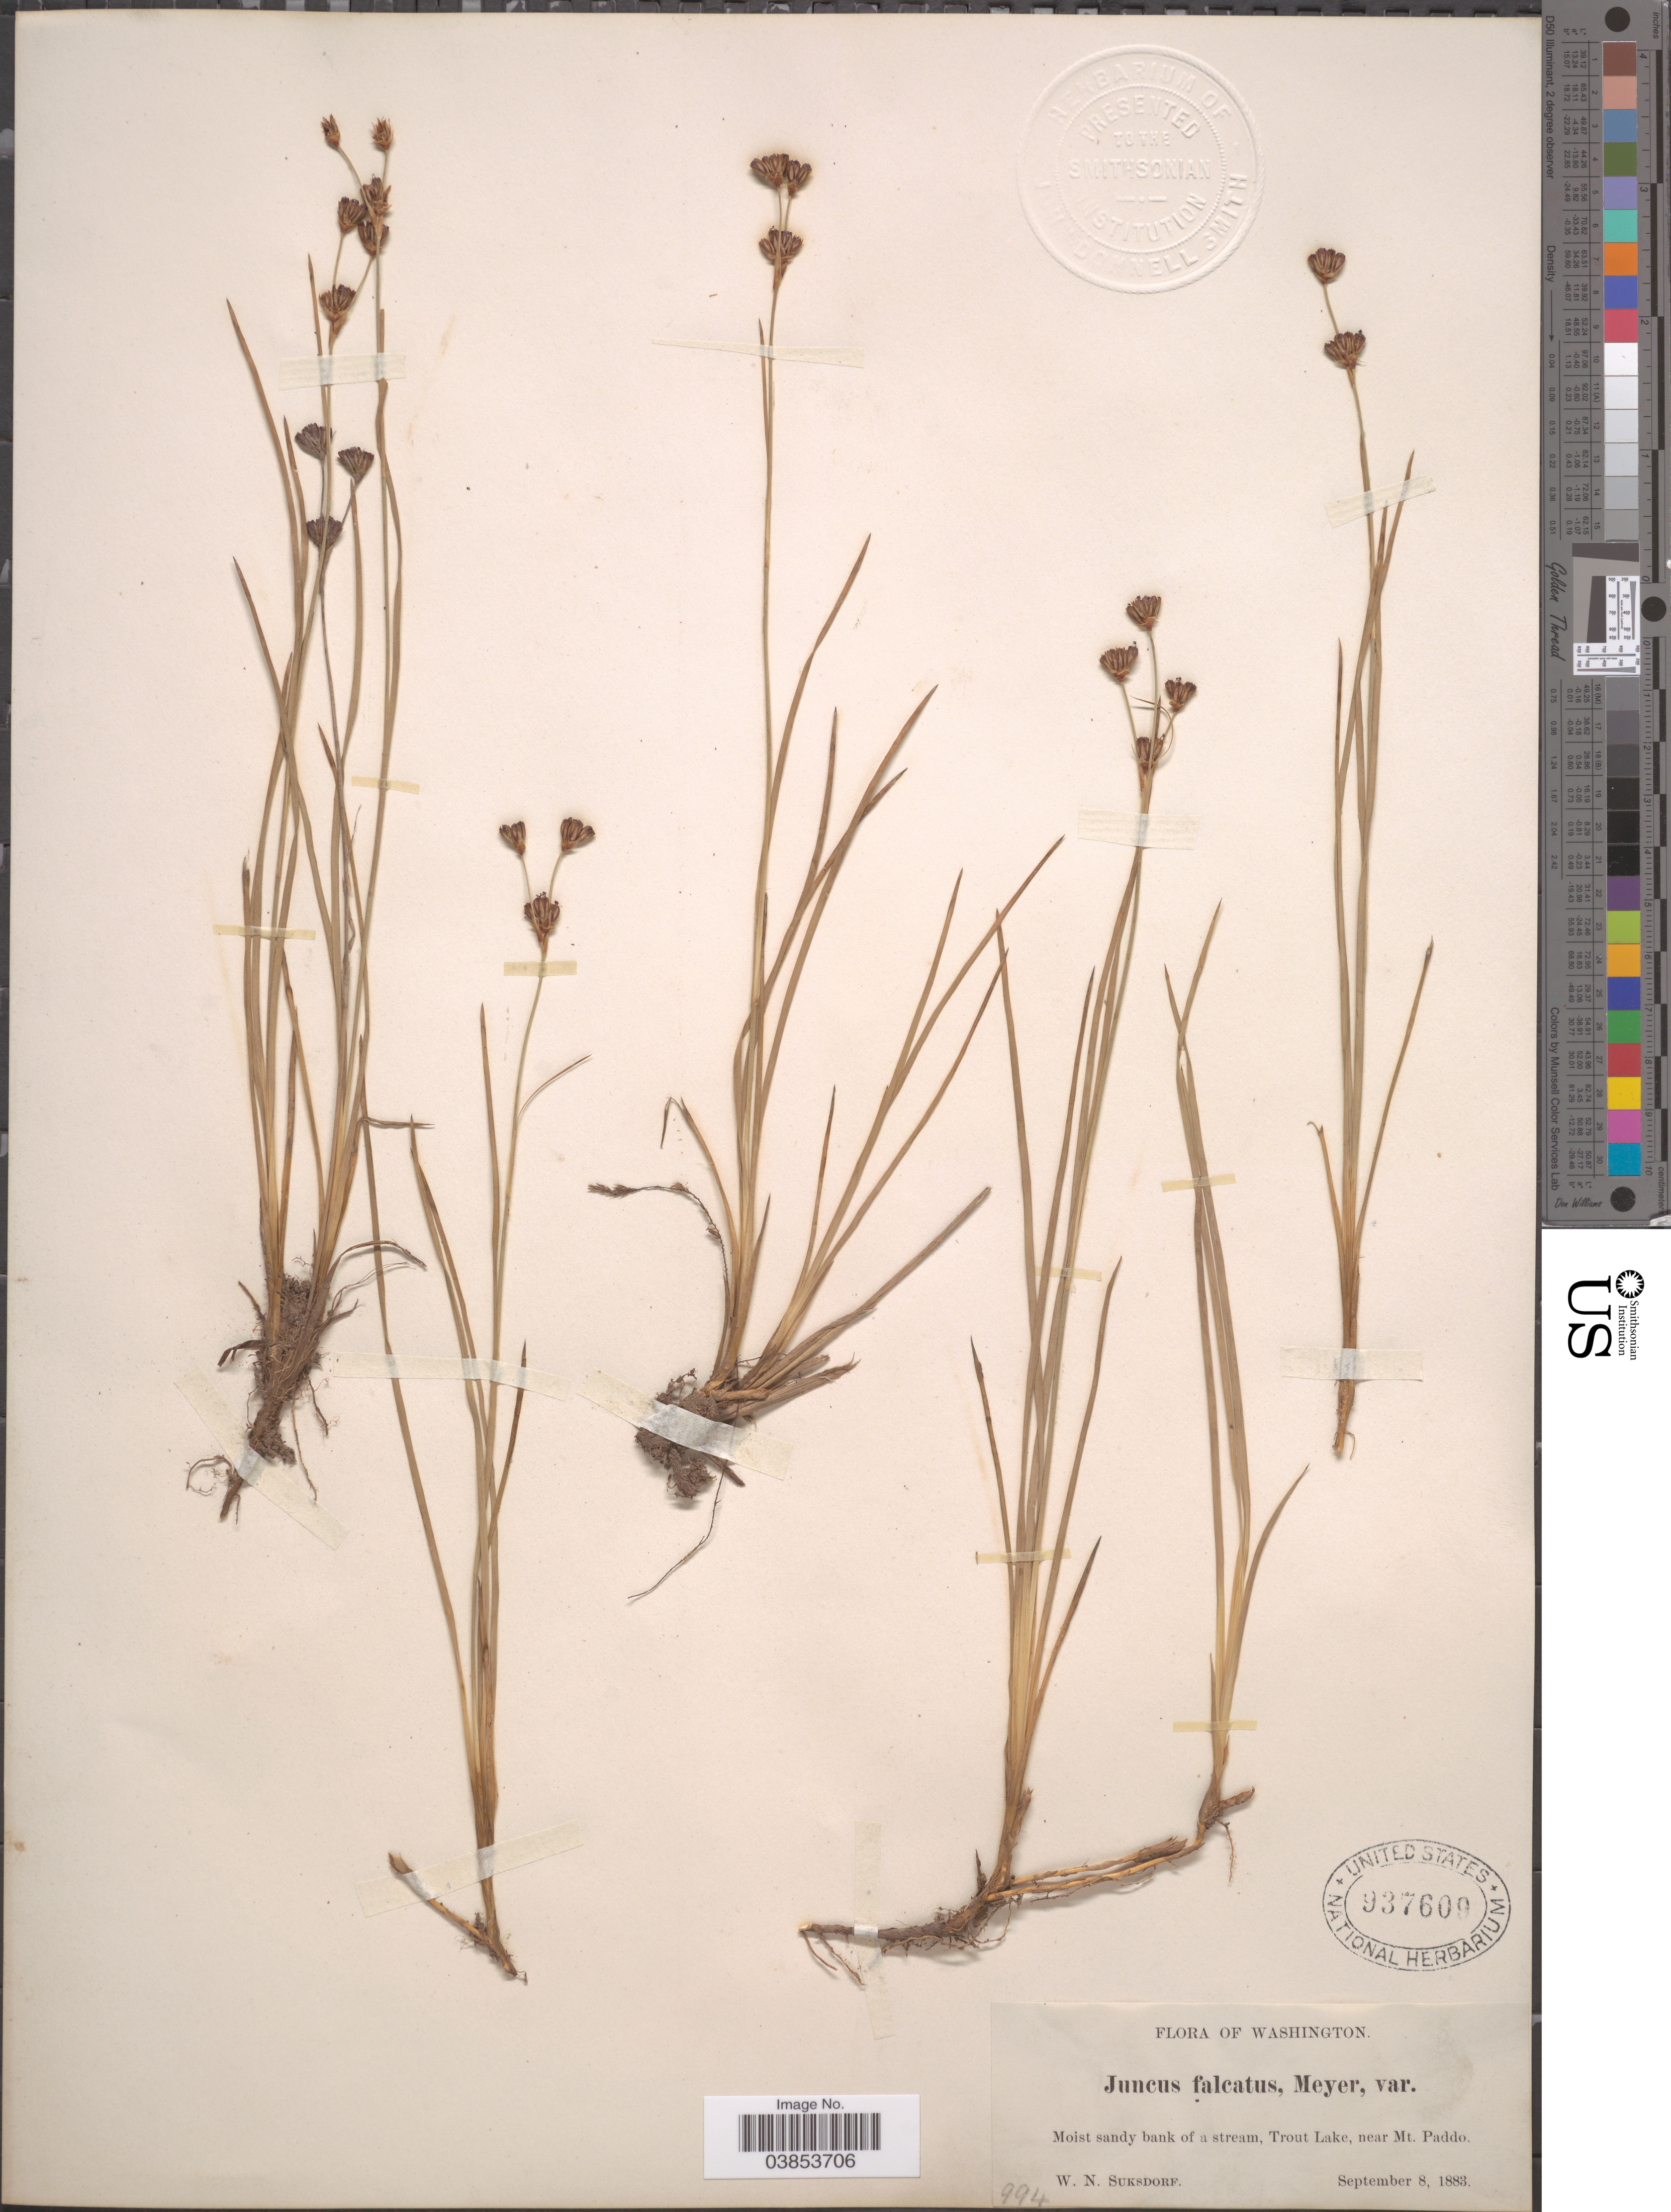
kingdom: Plantae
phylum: Tracheophyta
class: Liliopsida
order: Poales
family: Juncaceae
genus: Juncus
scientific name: Juncus falcatus var. alaskensis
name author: Coville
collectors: W. N. Suksdorf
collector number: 994?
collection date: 1883-09-08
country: United States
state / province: Washington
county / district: Skamania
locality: Trout Lake, near Mt. Paddo.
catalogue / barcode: US 937609